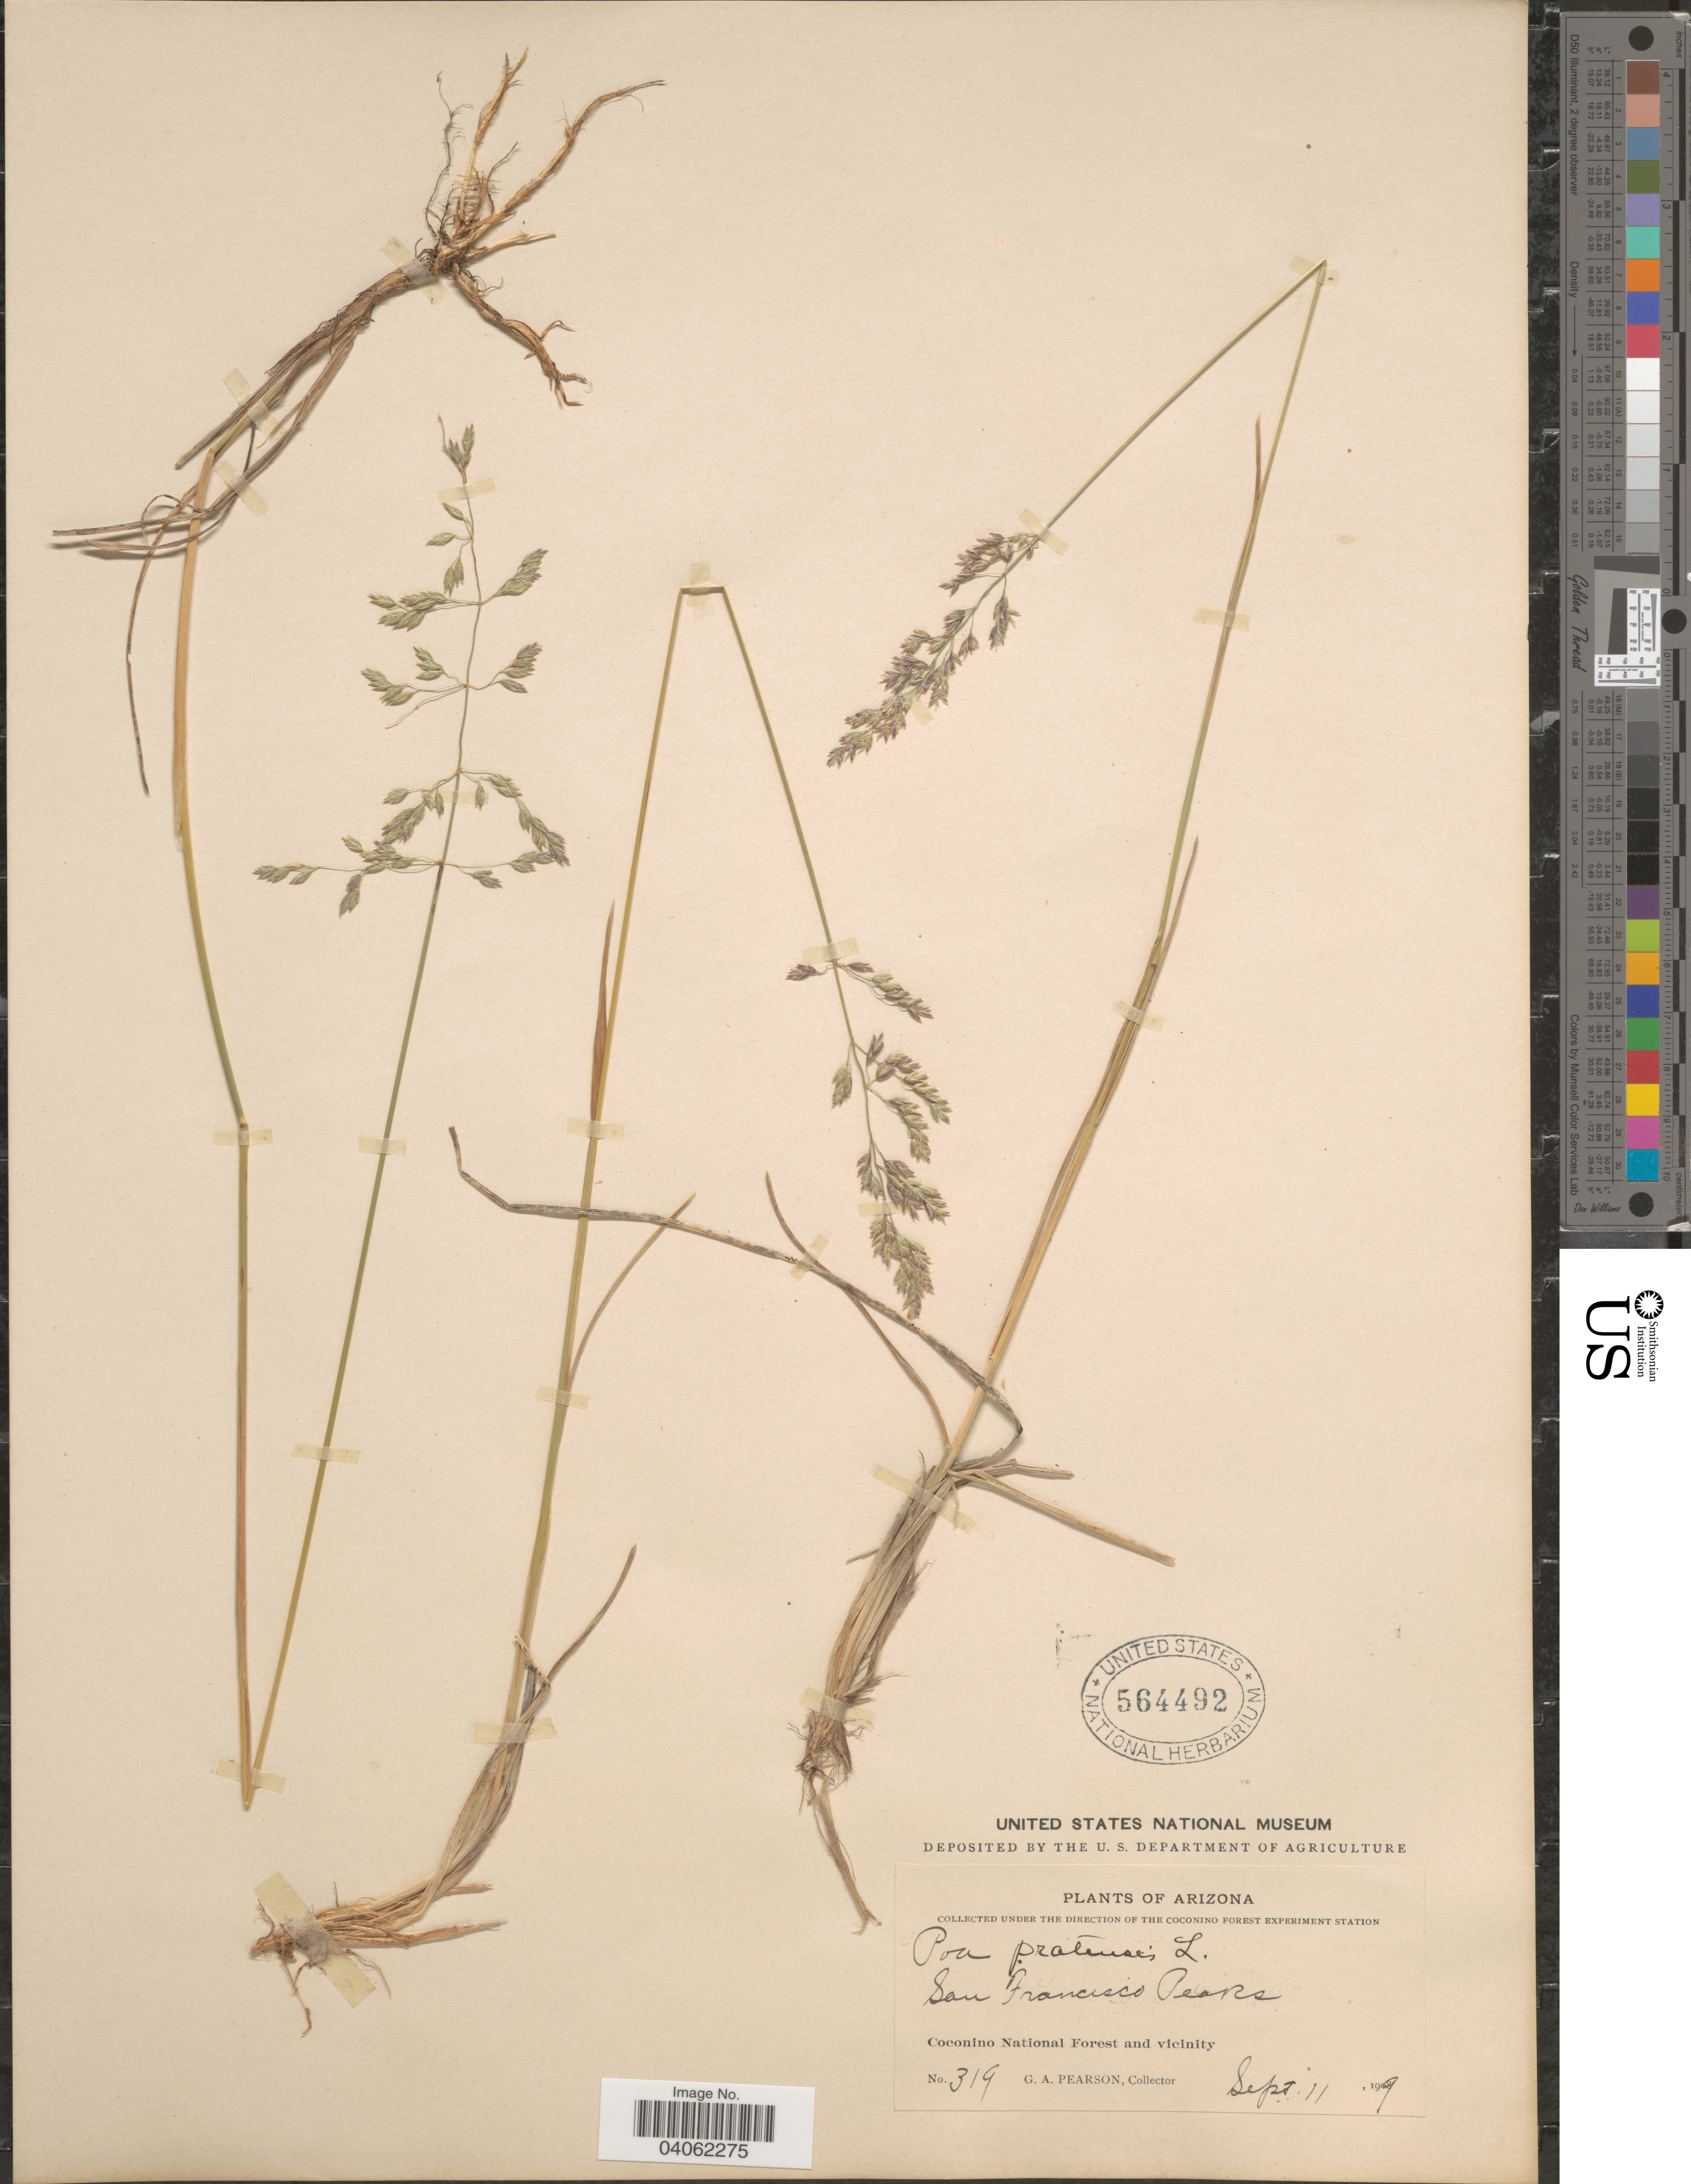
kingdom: Plantae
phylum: Tracheophyta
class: Liliopsida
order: Poales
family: Poaceae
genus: Poa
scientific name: Poa pratensis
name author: L.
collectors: G. Pearson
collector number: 319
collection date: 1909-09-11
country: United States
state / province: Arizona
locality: San Francisco Peaks. Coconino National Forest and vicinity.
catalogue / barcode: US 564492